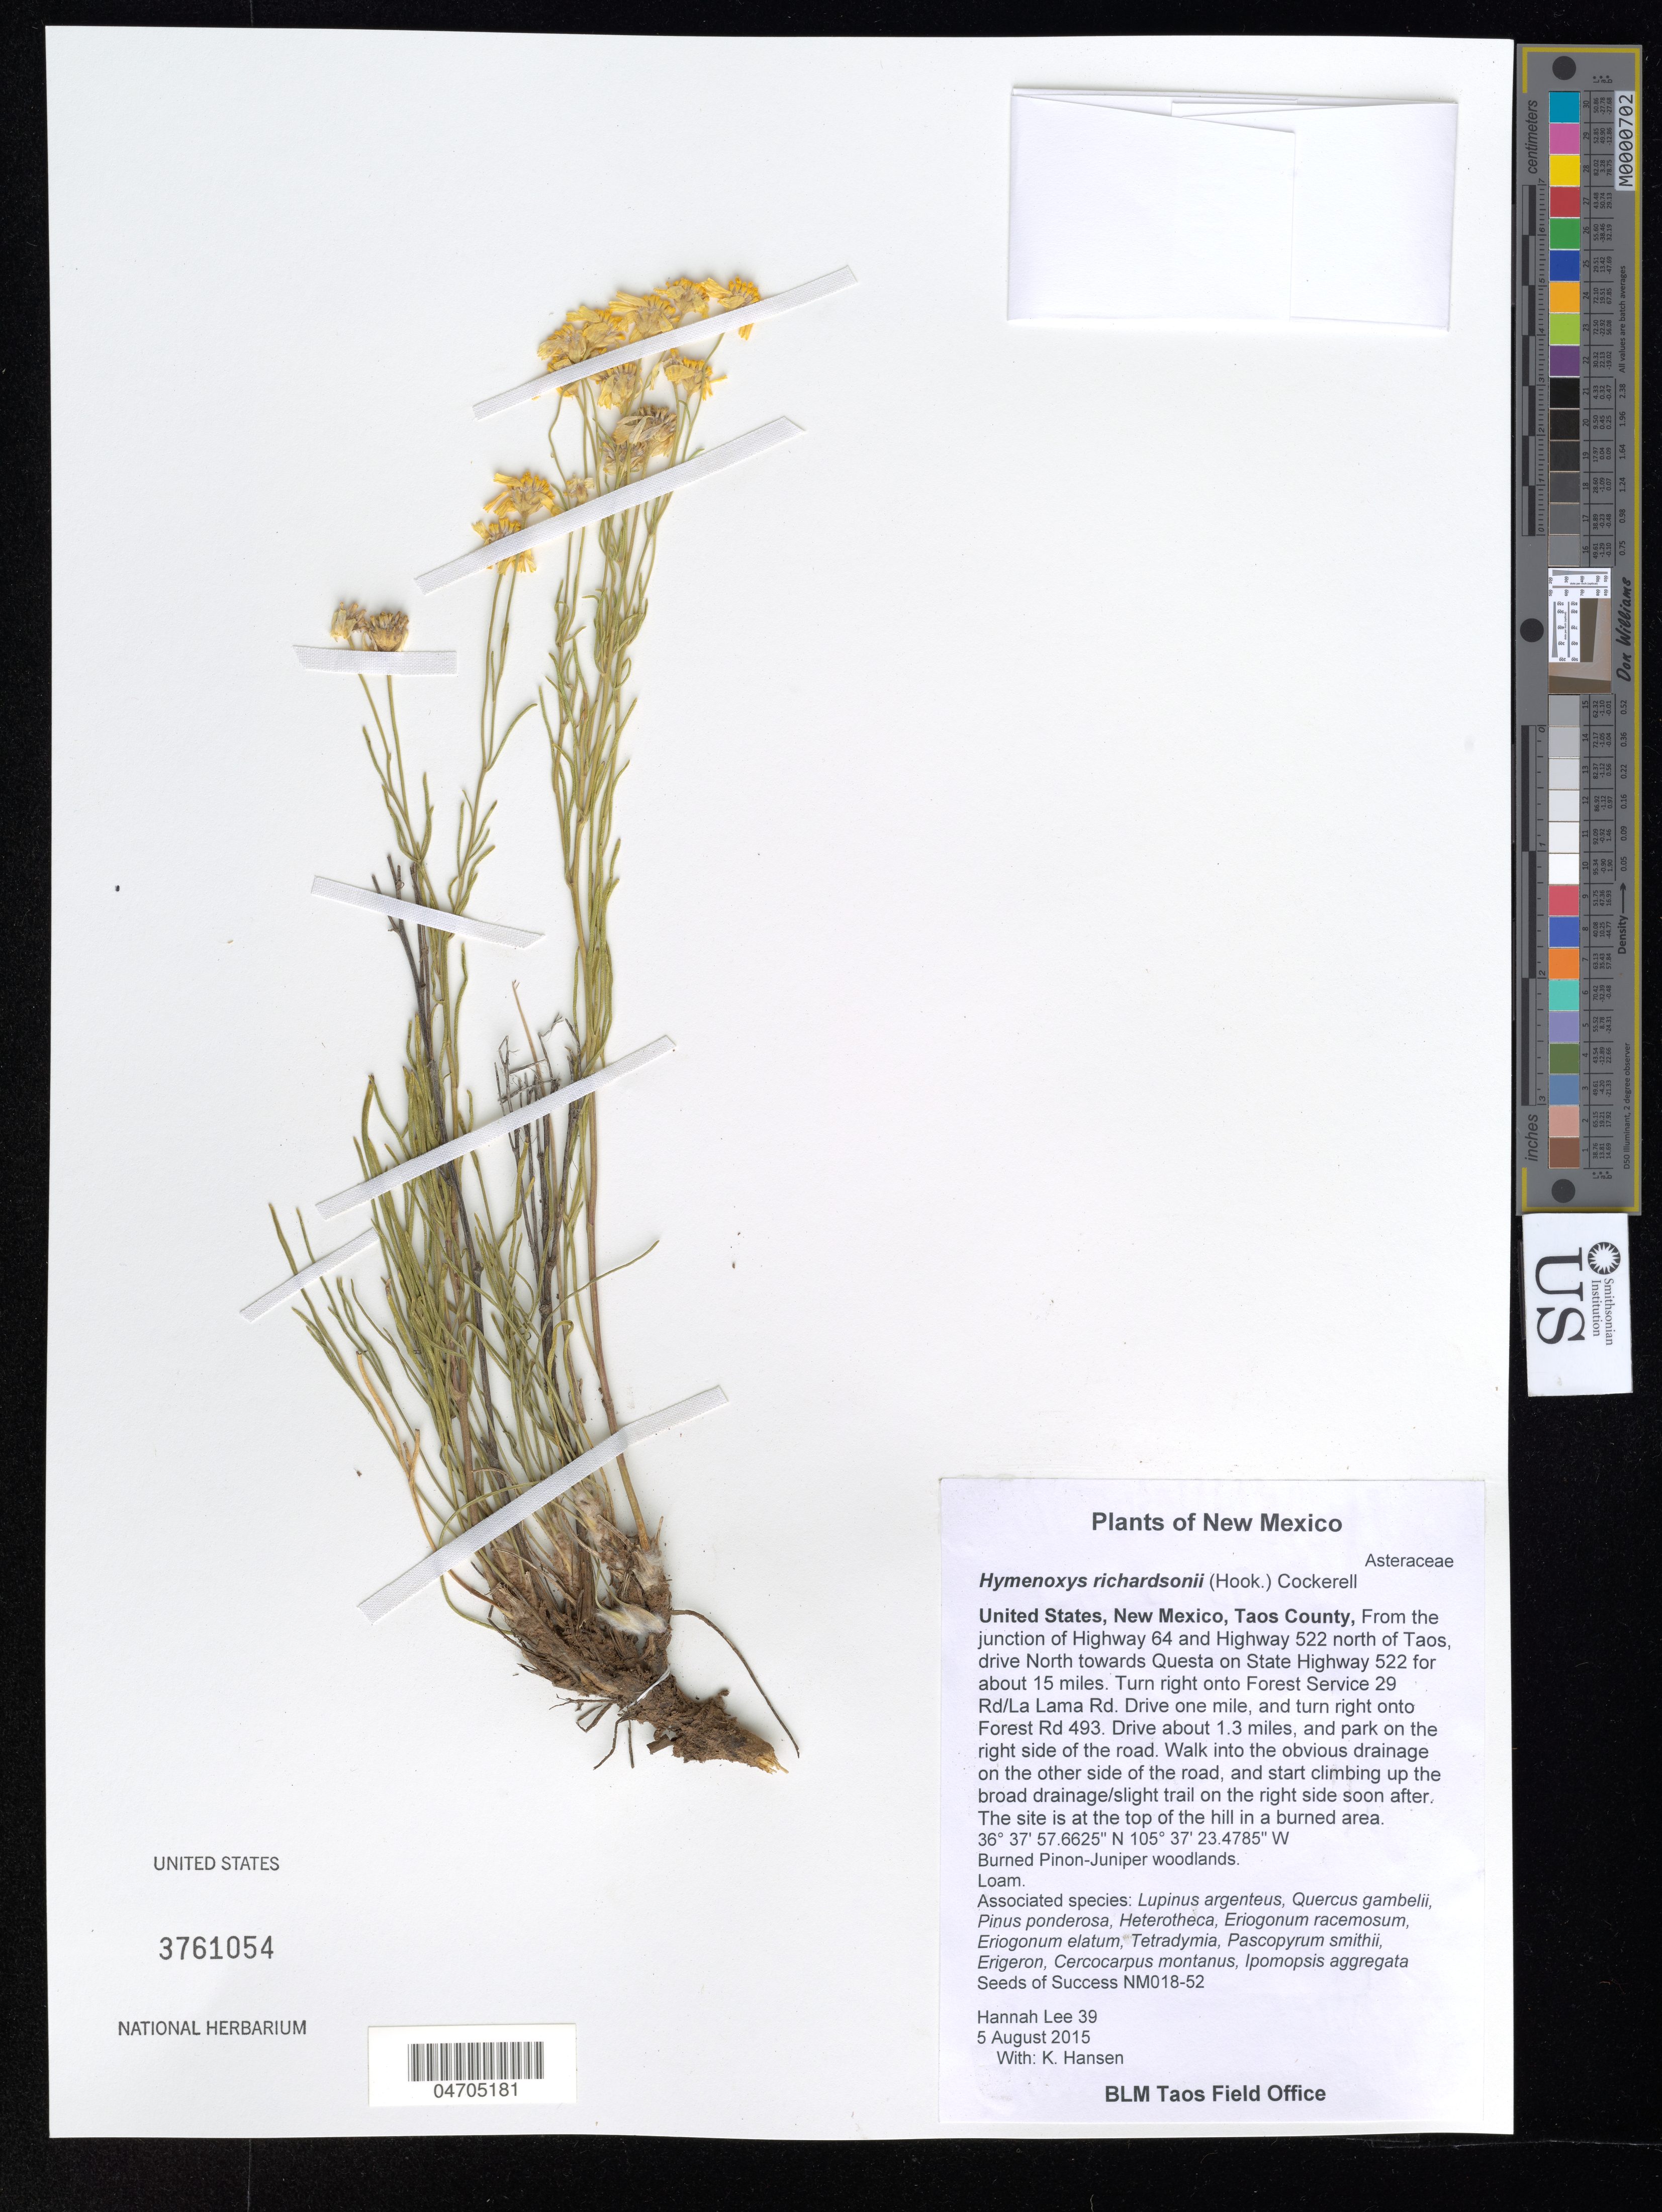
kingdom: Plantae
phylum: Tracheophyta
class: Magnoliopsida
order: Asterales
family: Asteraceae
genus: Hymenoxys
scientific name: Hymenoxys richardsonii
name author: (Hook.) Cockerell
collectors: H. Lee & K. Hansen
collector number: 39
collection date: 2015-08-05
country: United States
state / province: New Mexico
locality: Taos County, From the junction of Highway 64 and Highway 522 north of Taos, drive north towards Questa on State Highway 522 for about 15 miles. Turn right onto Forest Service 29 Rd/La Lama Rd. Drive one mile, and turn right onto Forest Rd 493. Drive about 1.3 miles, and park on the right side of the road. Walk into the obvious drainage on the other side of the road, and start climbing up the broad drainage/slight trail on the right side soon after. The site is at the top of the hill in a burned area.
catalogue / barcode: US 3761054